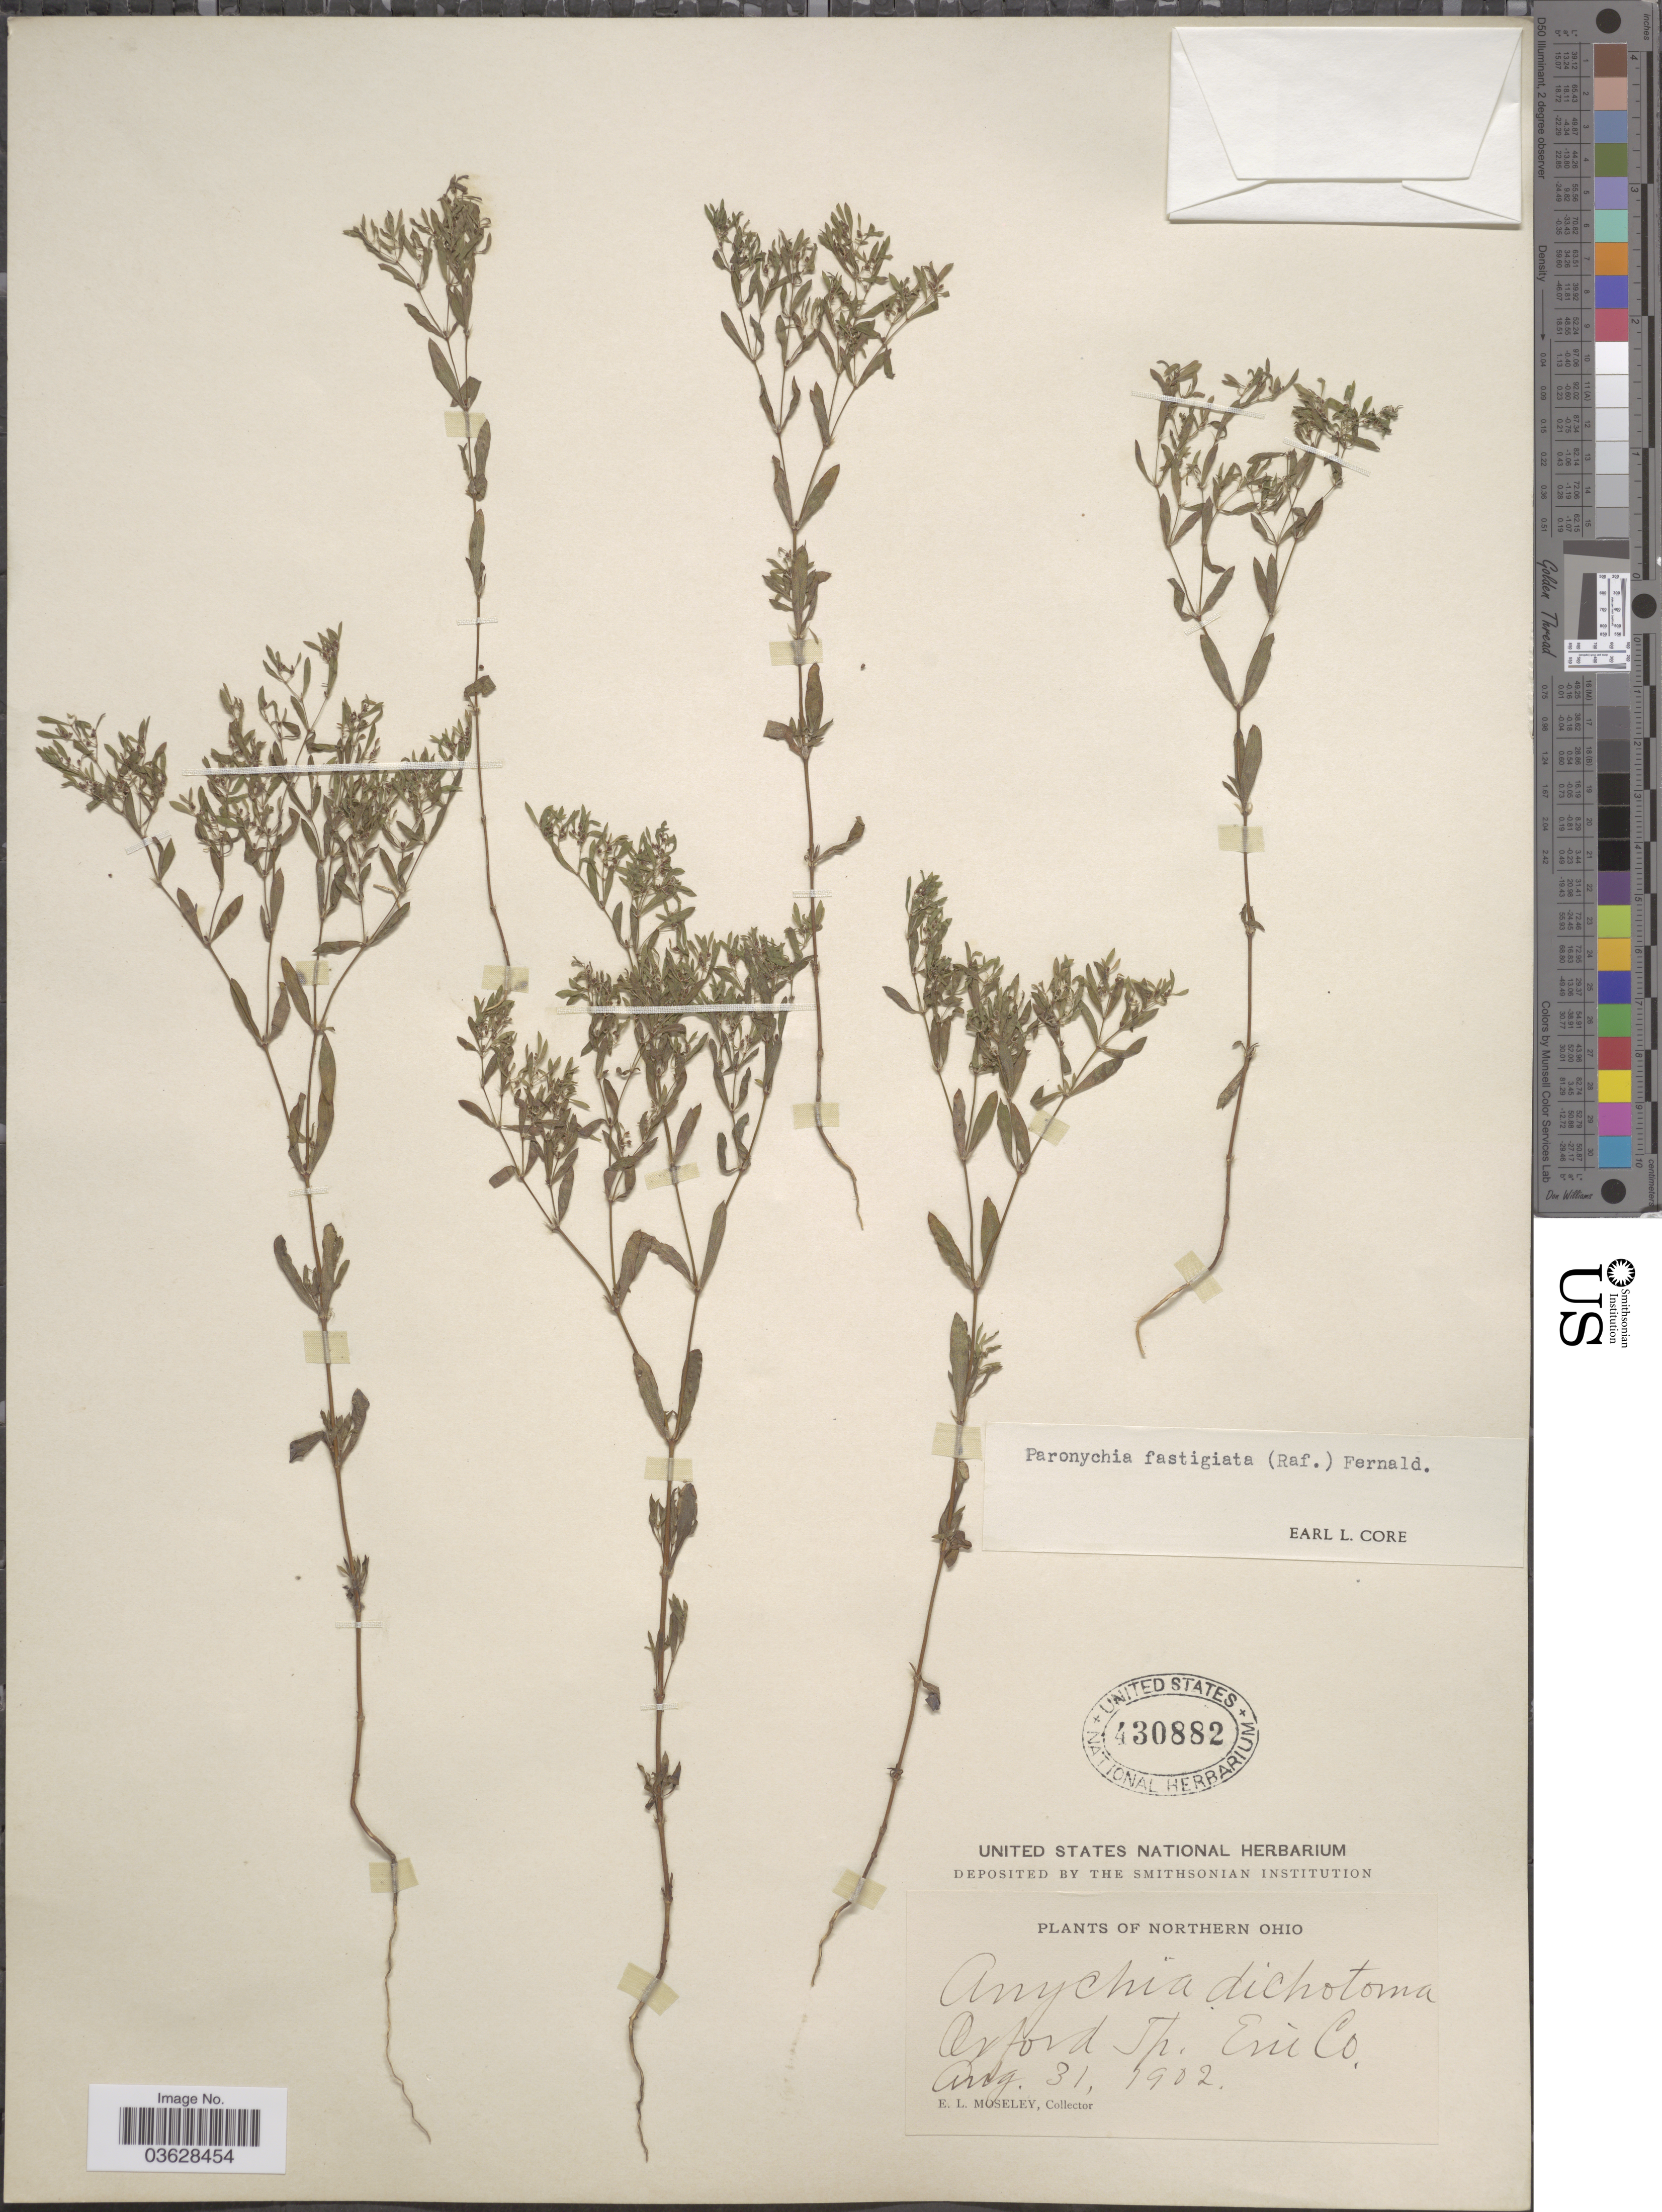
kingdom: Plantae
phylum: Tracheophyta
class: Magnoliopsida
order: Caryophyllales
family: Caryophyllaceae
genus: Paronychia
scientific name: Paronychia fastigiata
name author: (Raf.) Fernald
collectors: E. Moseley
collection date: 1902-08-31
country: United States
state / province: Ohio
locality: Northern Ohio. Oxford Tp., Erie Co.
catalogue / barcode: US 430882